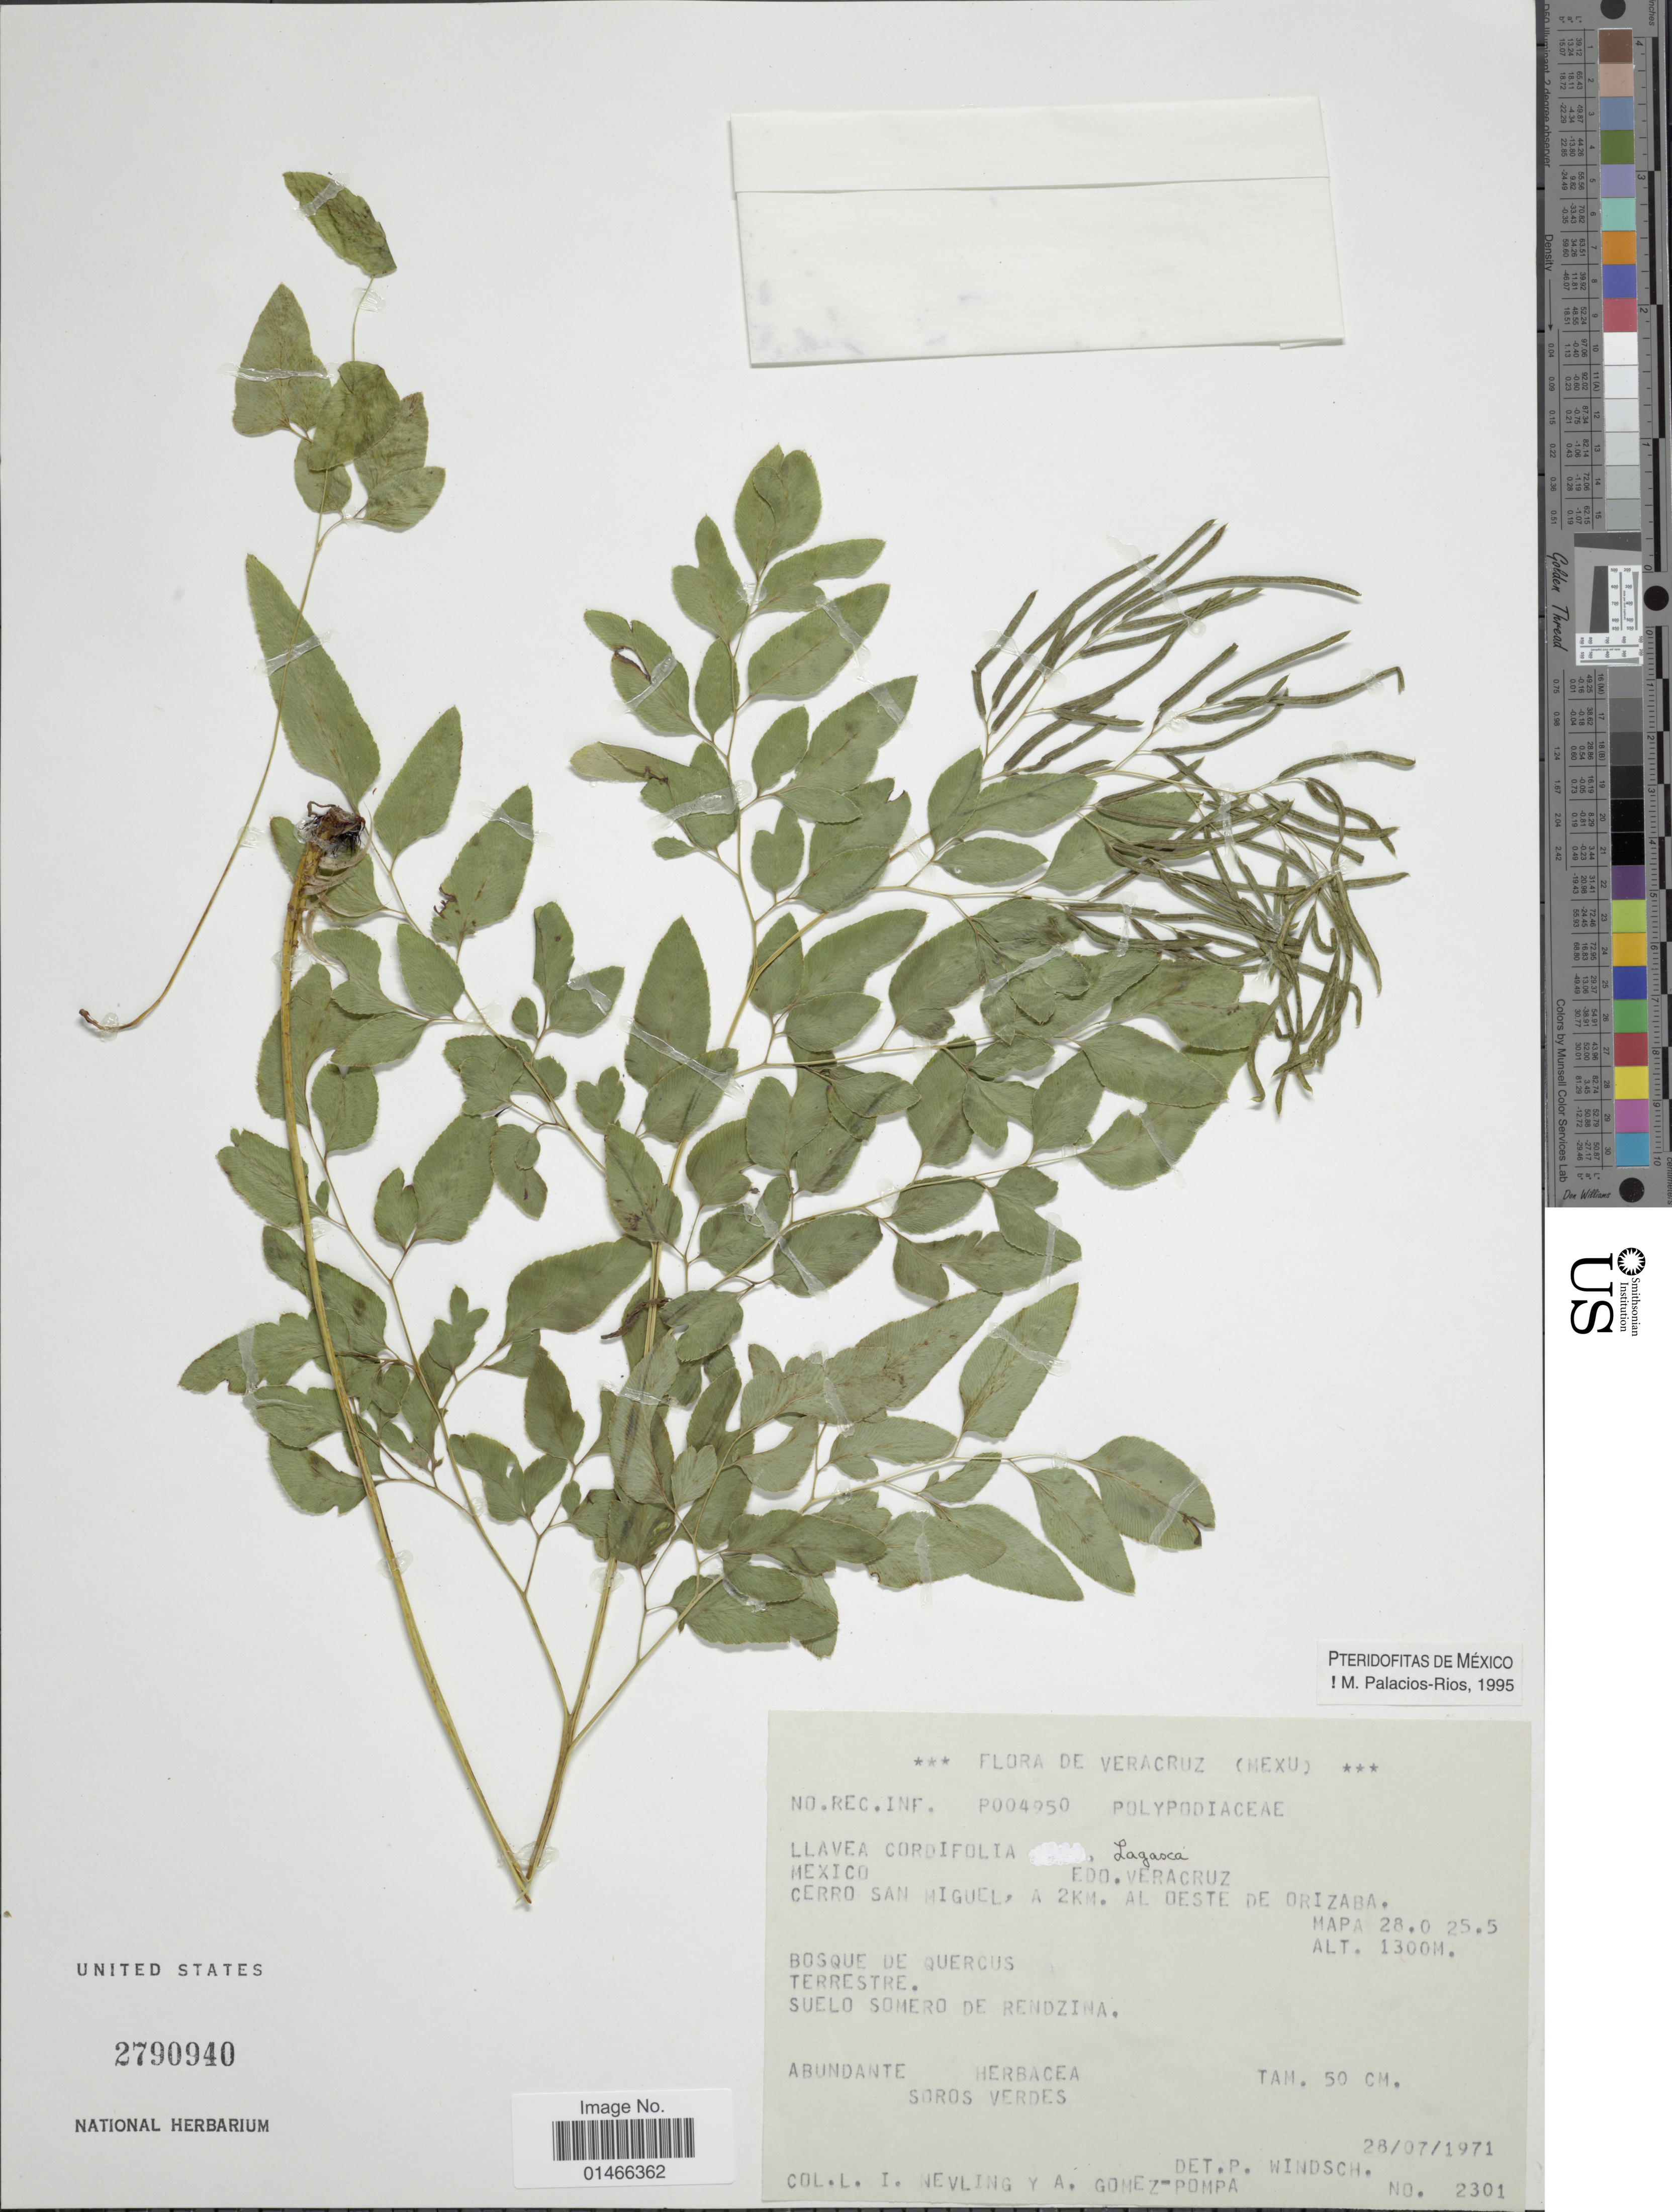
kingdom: Plantae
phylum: Tracheophyta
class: Polypodiopsida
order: Polypodiales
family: Pteridaceae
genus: Llavea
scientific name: Llavea cordifolia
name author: Lag.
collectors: L. Nevling & A. Gómez Pompa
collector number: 2301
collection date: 1971-07-28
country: Mexico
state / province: Veracruz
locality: Cerro San Miguel, a 2km. al oeste de Orizaba.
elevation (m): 1300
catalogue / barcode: US 2790940